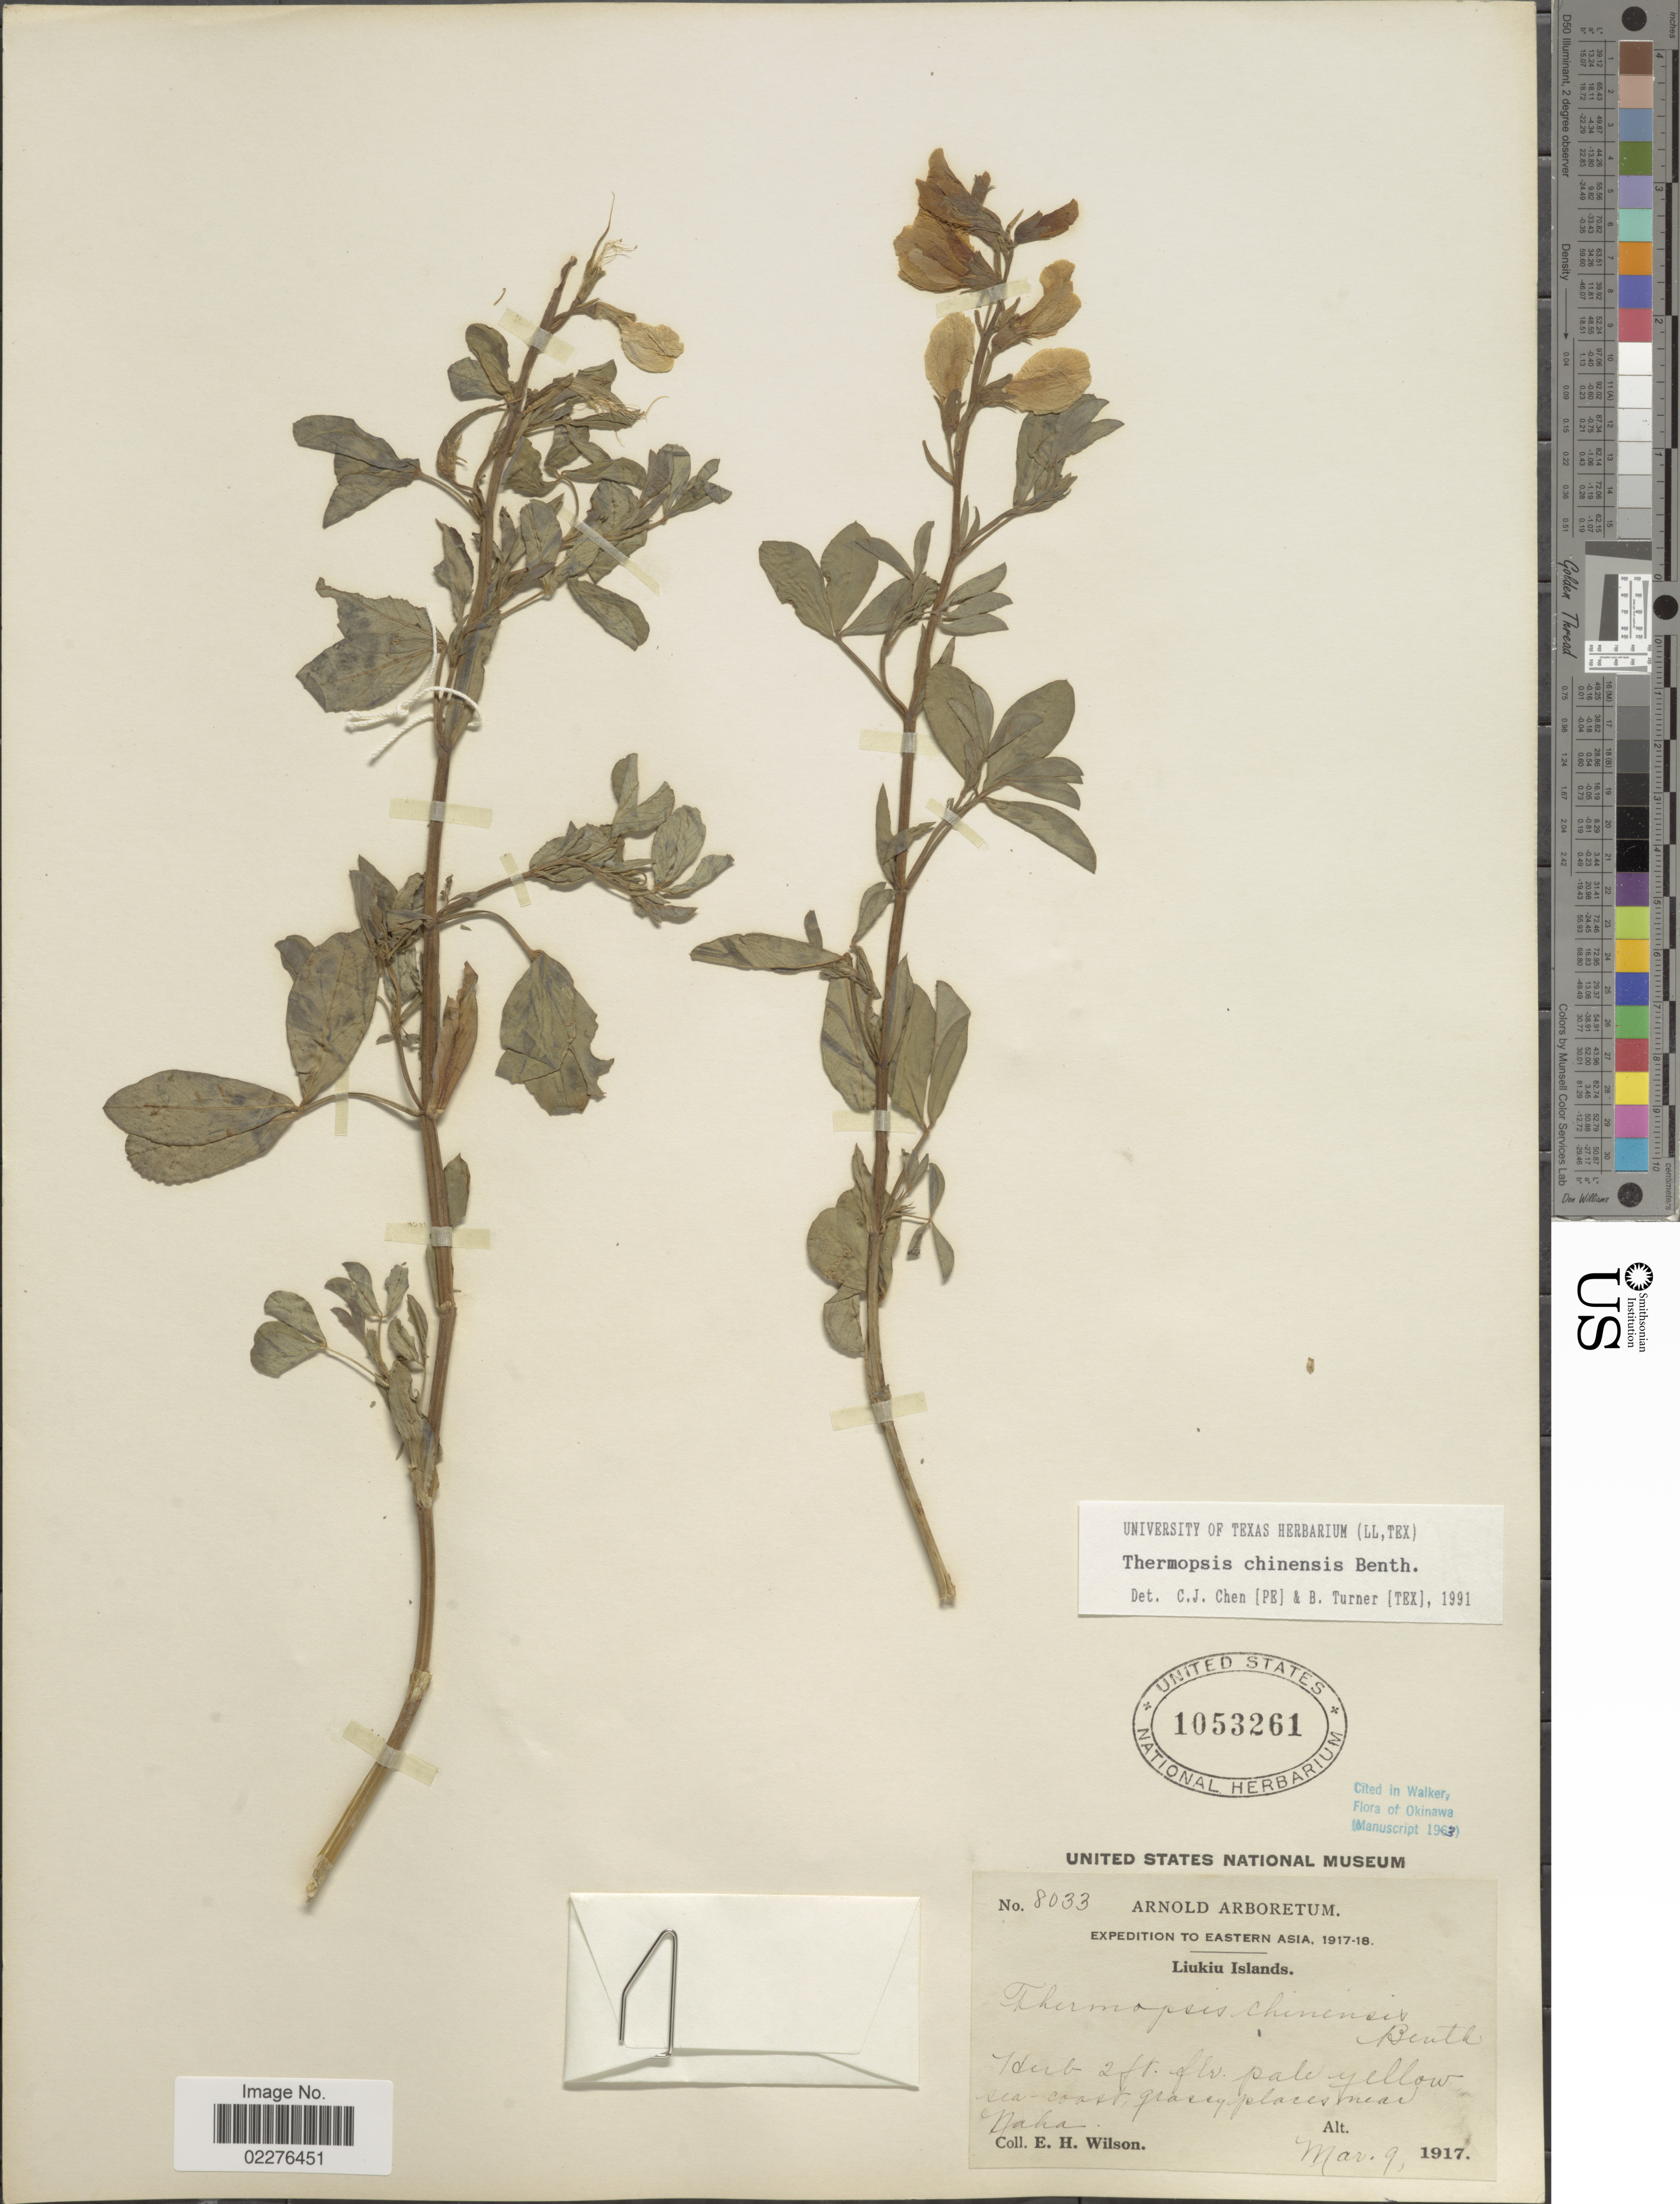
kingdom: Plantae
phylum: Tracheophyta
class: Magnoliopsida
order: Fabales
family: Fabaceae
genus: Thermopsis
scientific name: Thermopsis chinensis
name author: Benth. ex S. Moore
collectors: E. Wilson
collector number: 8033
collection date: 1917-03-09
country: Japan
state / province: Okinawa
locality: Eastern Asia, Liukiu Islands, grassy places near Naha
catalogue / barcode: US 1053261